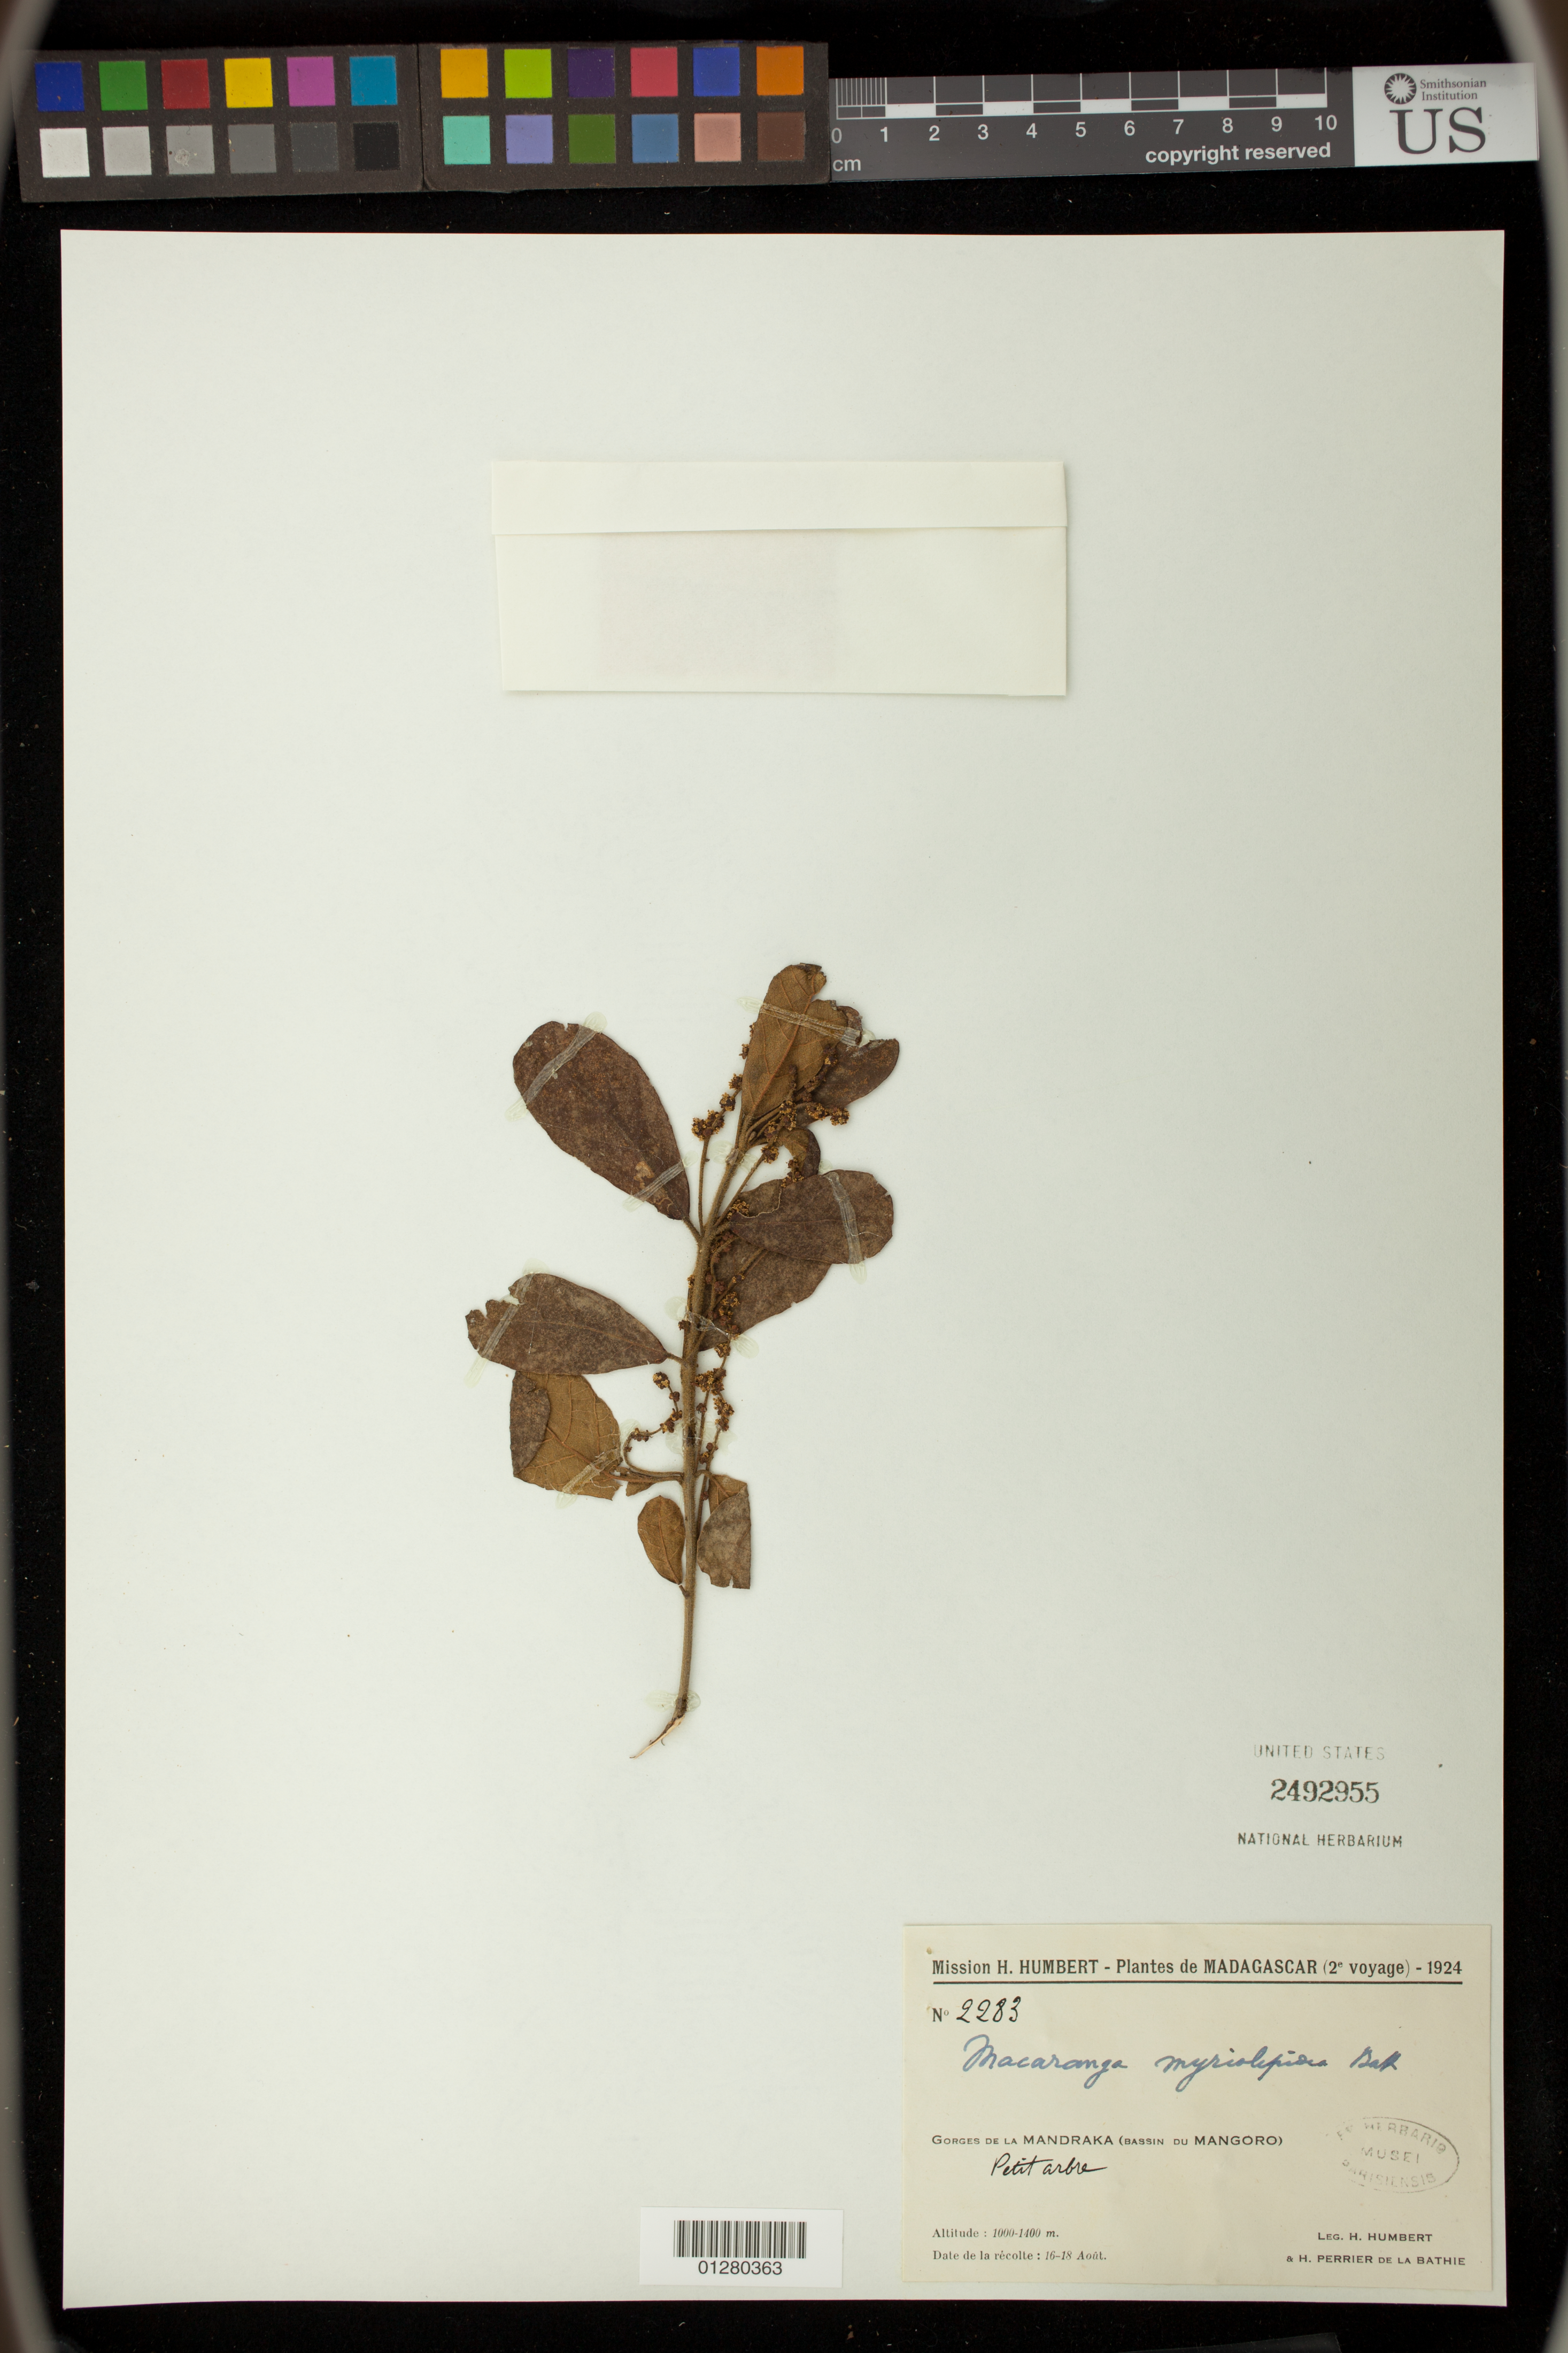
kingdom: Plantae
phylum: Tracheophyta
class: Magnoliopsida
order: Malpighiales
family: Euphorbiaceae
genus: Macaranga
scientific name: Macaranga myriolepida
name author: Baker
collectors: H. Humbert & H. Perrier de la Bâthie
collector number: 2283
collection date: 1924-08-16/1924-08-18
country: Madagascar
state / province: Analamanga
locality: Gorges de la Mandraka (Bassin du Mangoro)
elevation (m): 1000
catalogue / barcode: US 2492955